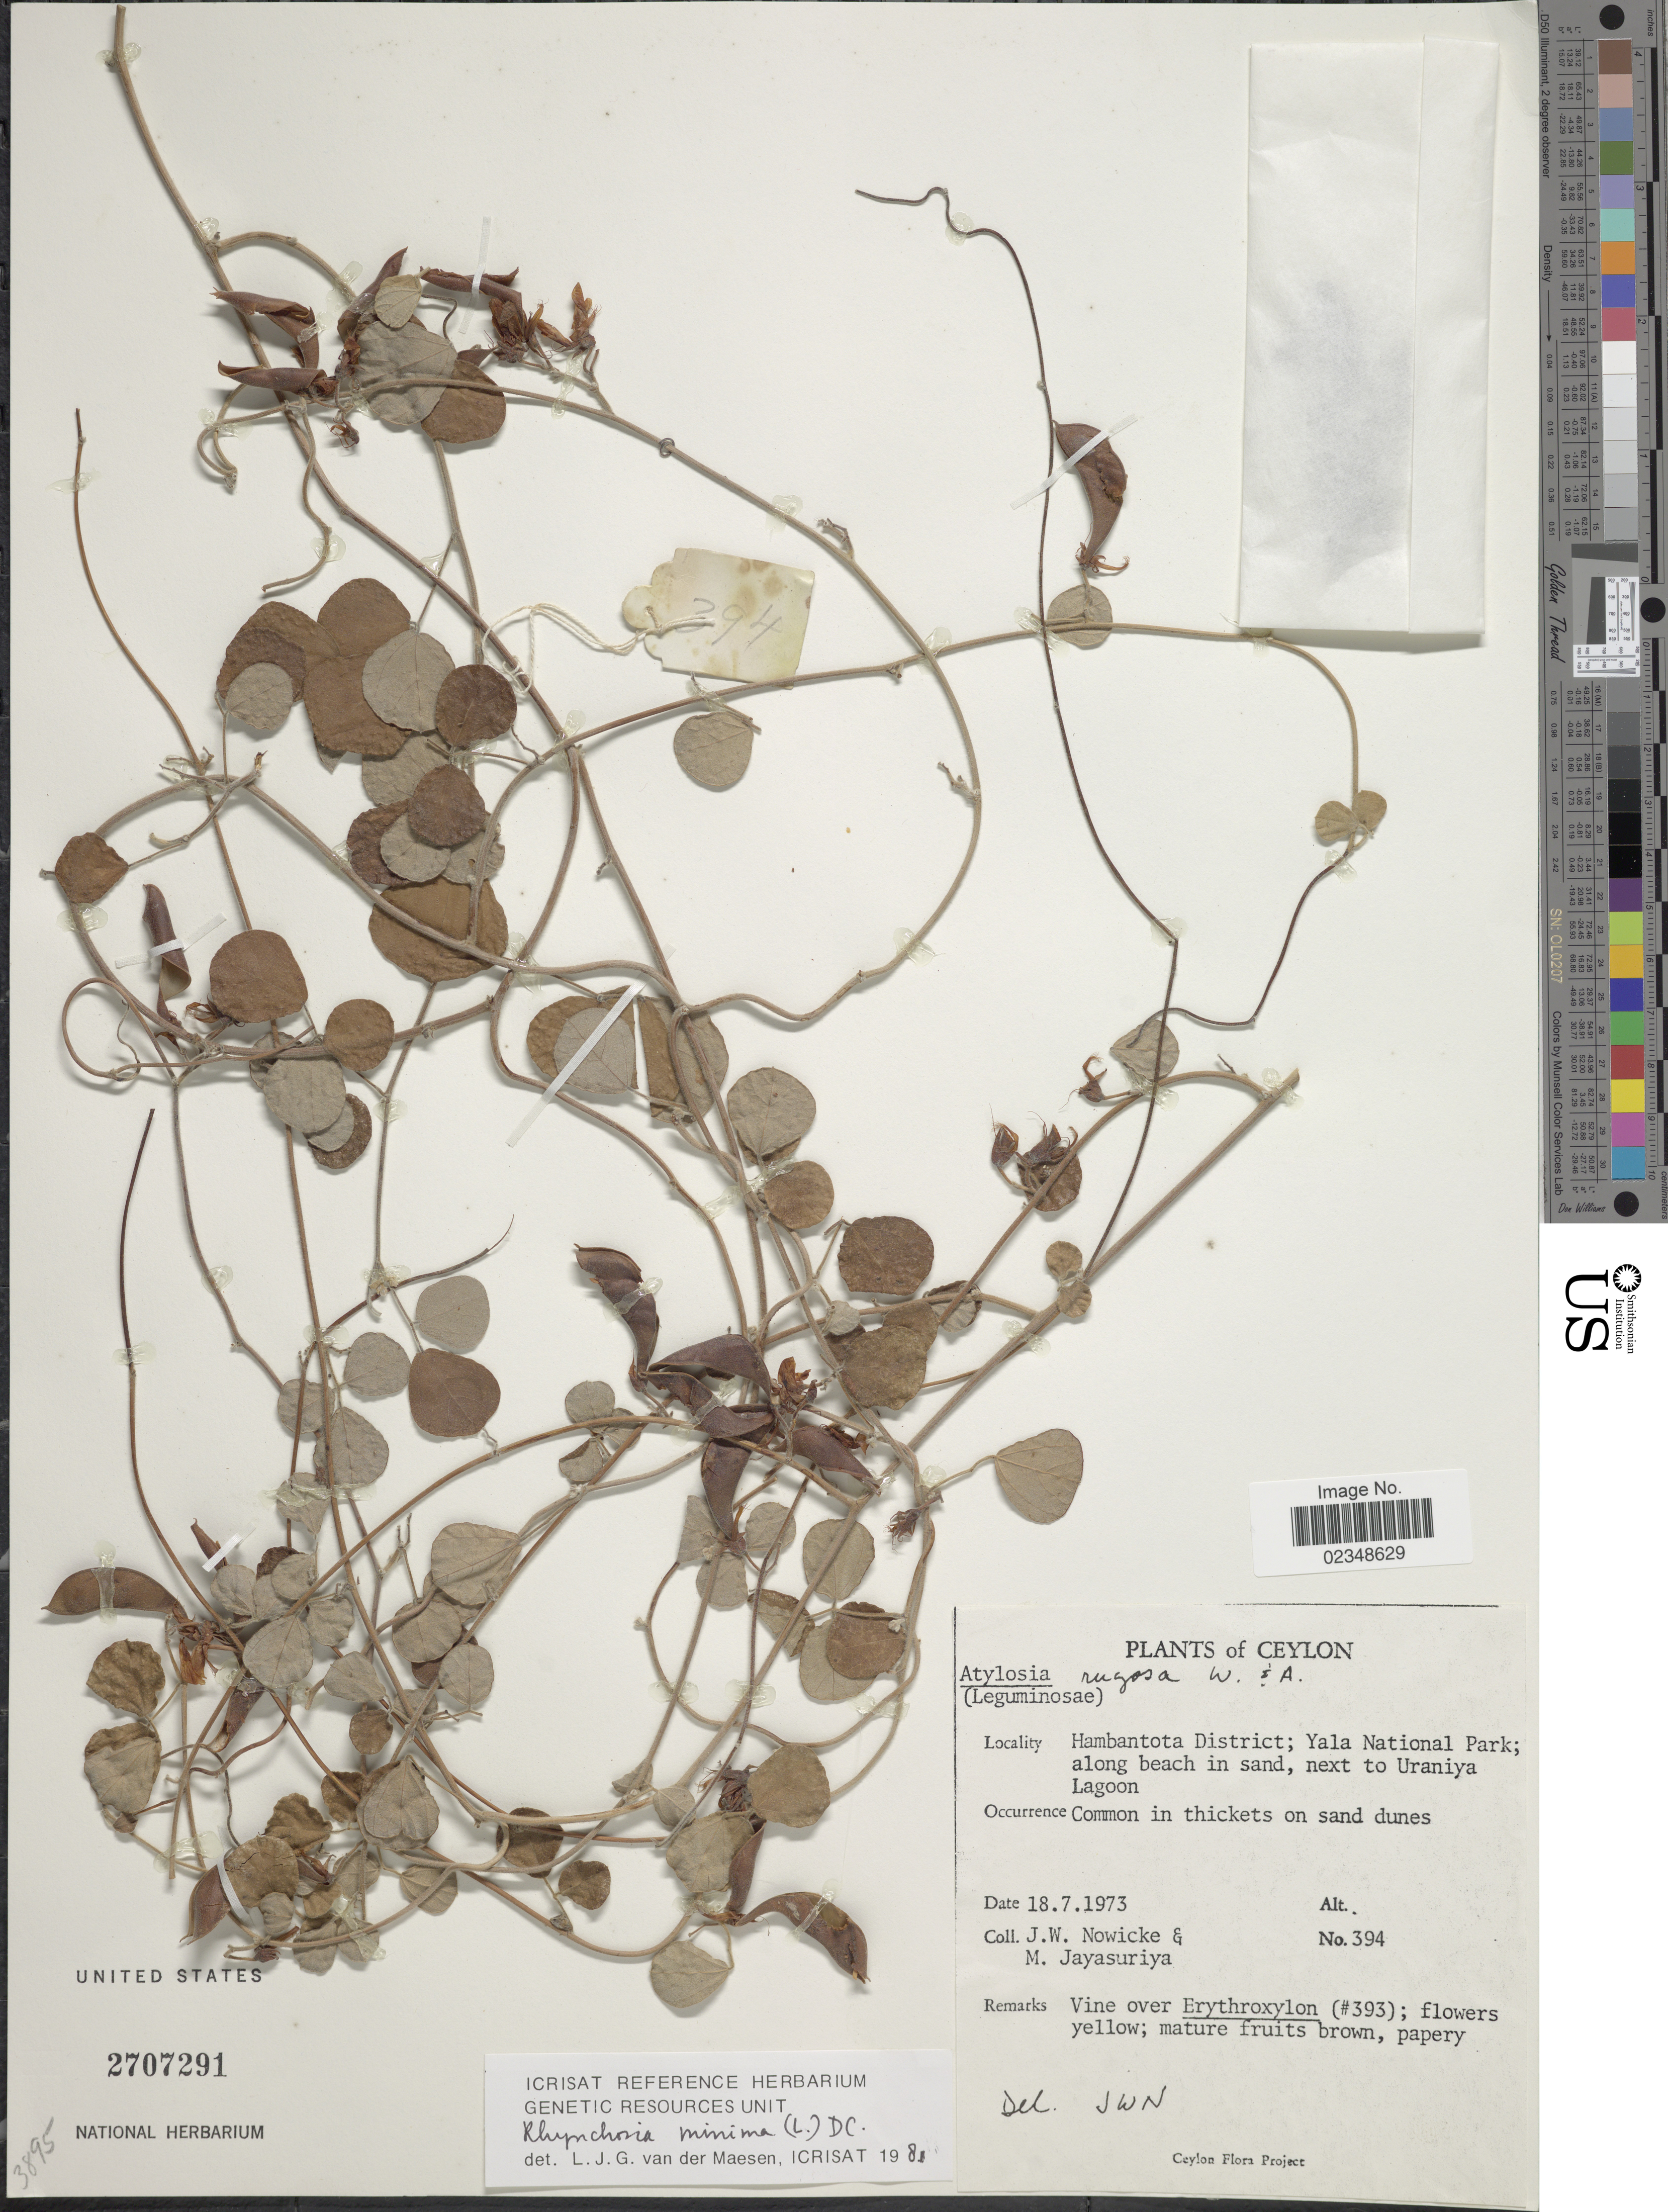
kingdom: Plantae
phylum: Tracheophyta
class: Magnoliopsida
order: Fabales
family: Fabaceae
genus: Rhynchosia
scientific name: Rhynchosia minima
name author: (L.) DC.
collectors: J. W. Nowicke & M. Jayasuriya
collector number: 394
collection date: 1973-07-18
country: Sri Lanka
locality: Ceylon, Hambantota District; Yala National Park; along beach in sand, next to Uraniya Lagoon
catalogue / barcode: US 2707291